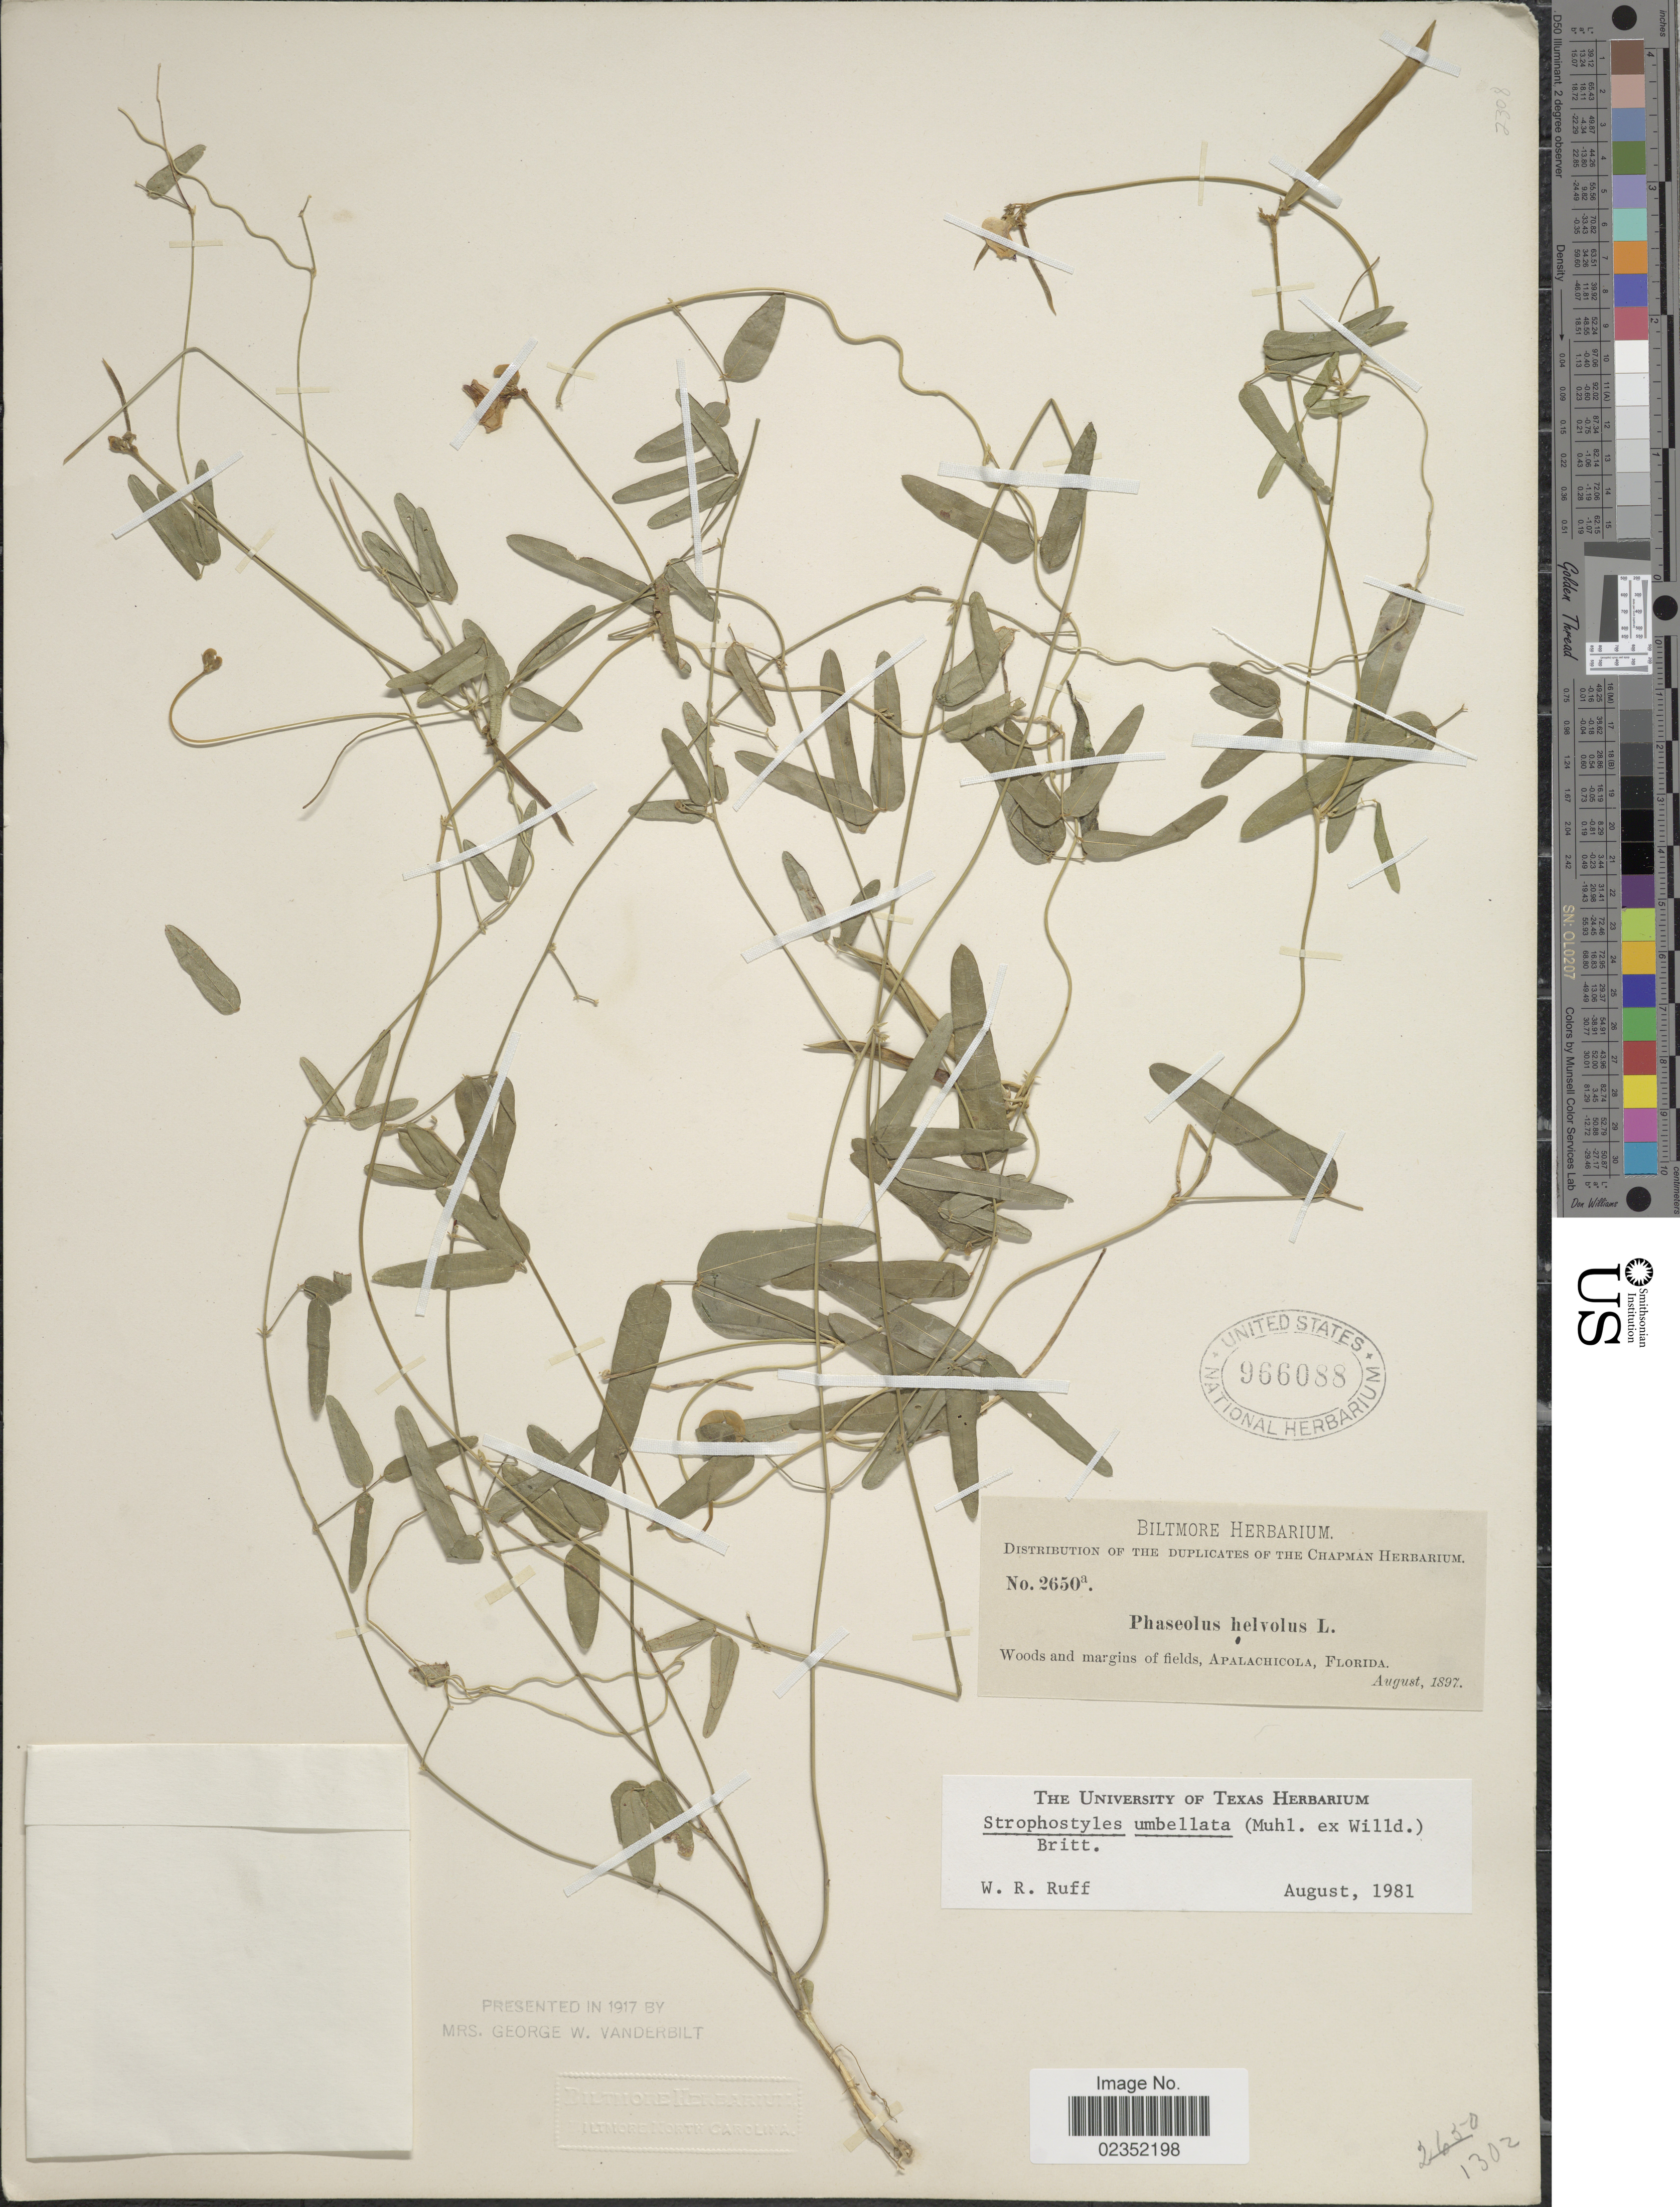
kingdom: Plantae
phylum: Tracheophyta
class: Magnoliopsida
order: Fabales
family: Fabaceae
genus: Strophostyles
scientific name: Strophostyles umbellata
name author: (Muhl. ex Willd.) Britton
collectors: ex herb. Biltmore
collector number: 2650a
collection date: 1897-08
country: United States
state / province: Florida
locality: Woods and margins of fields, Apalachicola, Florida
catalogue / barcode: US 966088